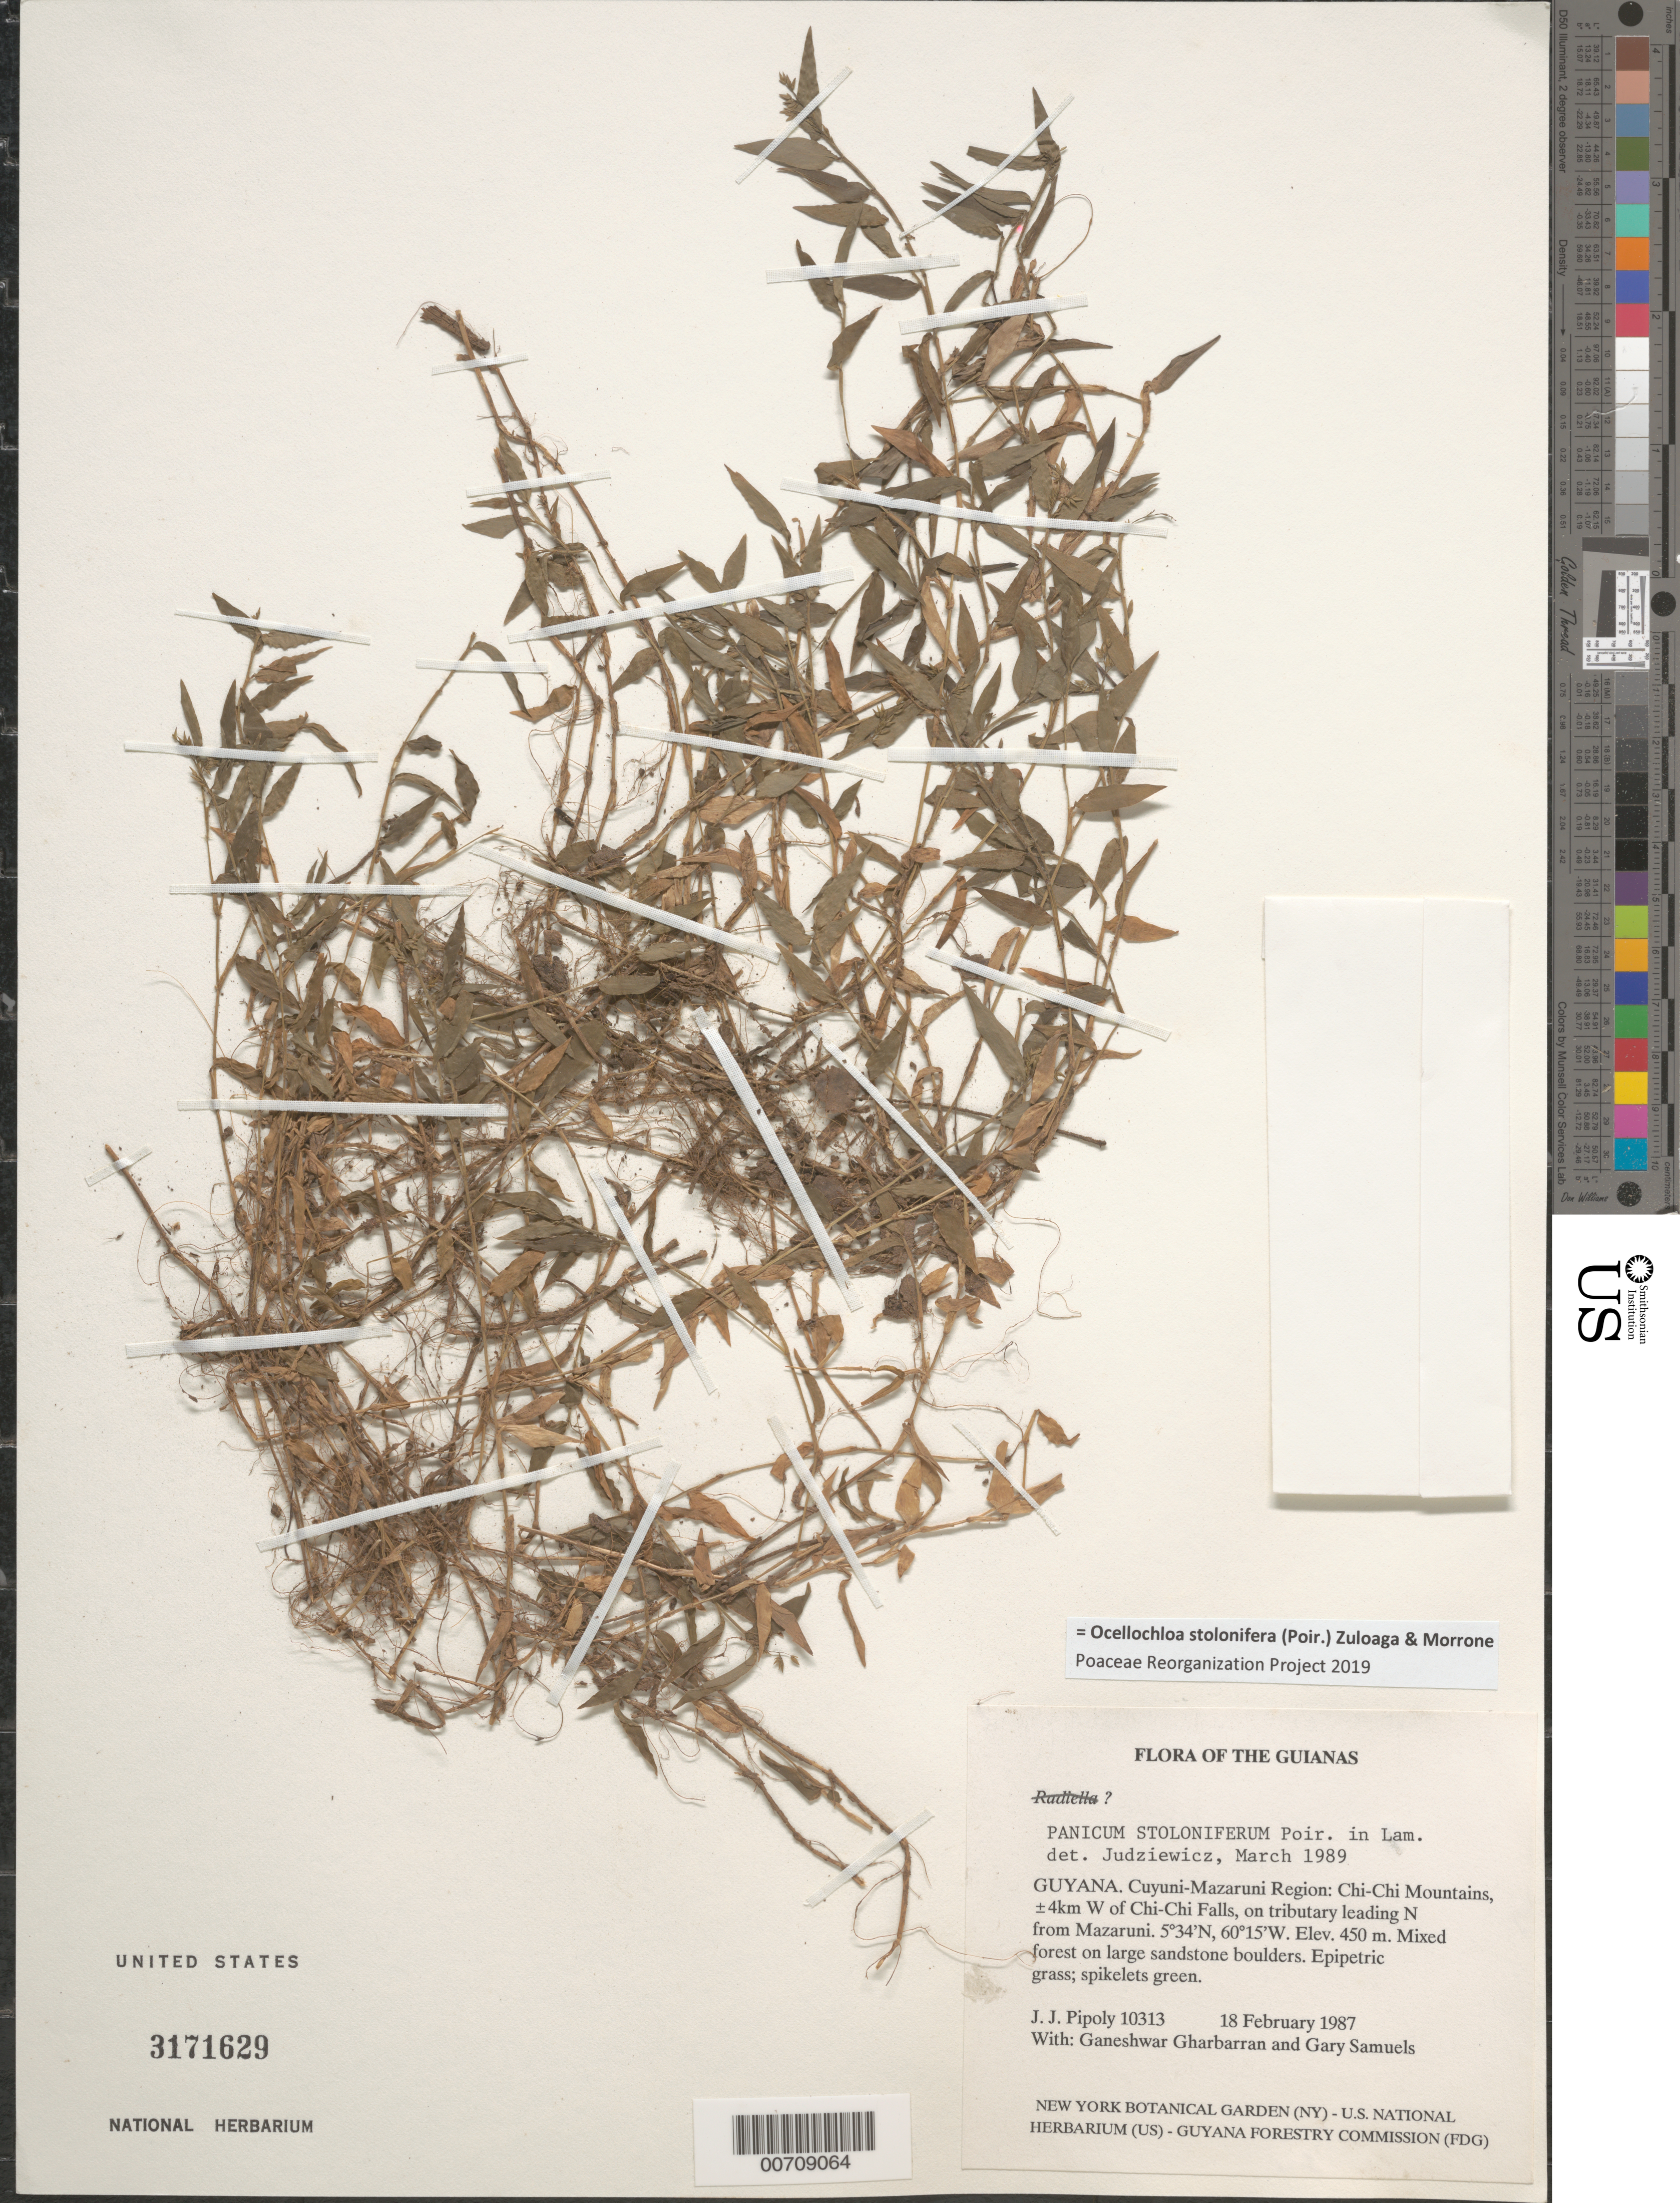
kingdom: Plantae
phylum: Tracheophyta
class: Liliopsida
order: Poales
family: Poaceae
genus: Panicum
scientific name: Panicum stoloniferum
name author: Poir.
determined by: Judziewicz, E. J.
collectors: J. J. Pipoly, G. Gharbarran & G. Samuels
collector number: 10313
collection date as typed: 18 February 1987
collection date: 1987-02-18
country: Guyana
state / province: Cuyuni-Mazaruni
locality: Chi-Chi Mountains, ±4km W of Chi-Chi Falls, on tributary leading N from Mazaruni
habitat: Mixed forest on large sandstone boulders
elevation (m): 450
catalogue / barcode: US 3171629